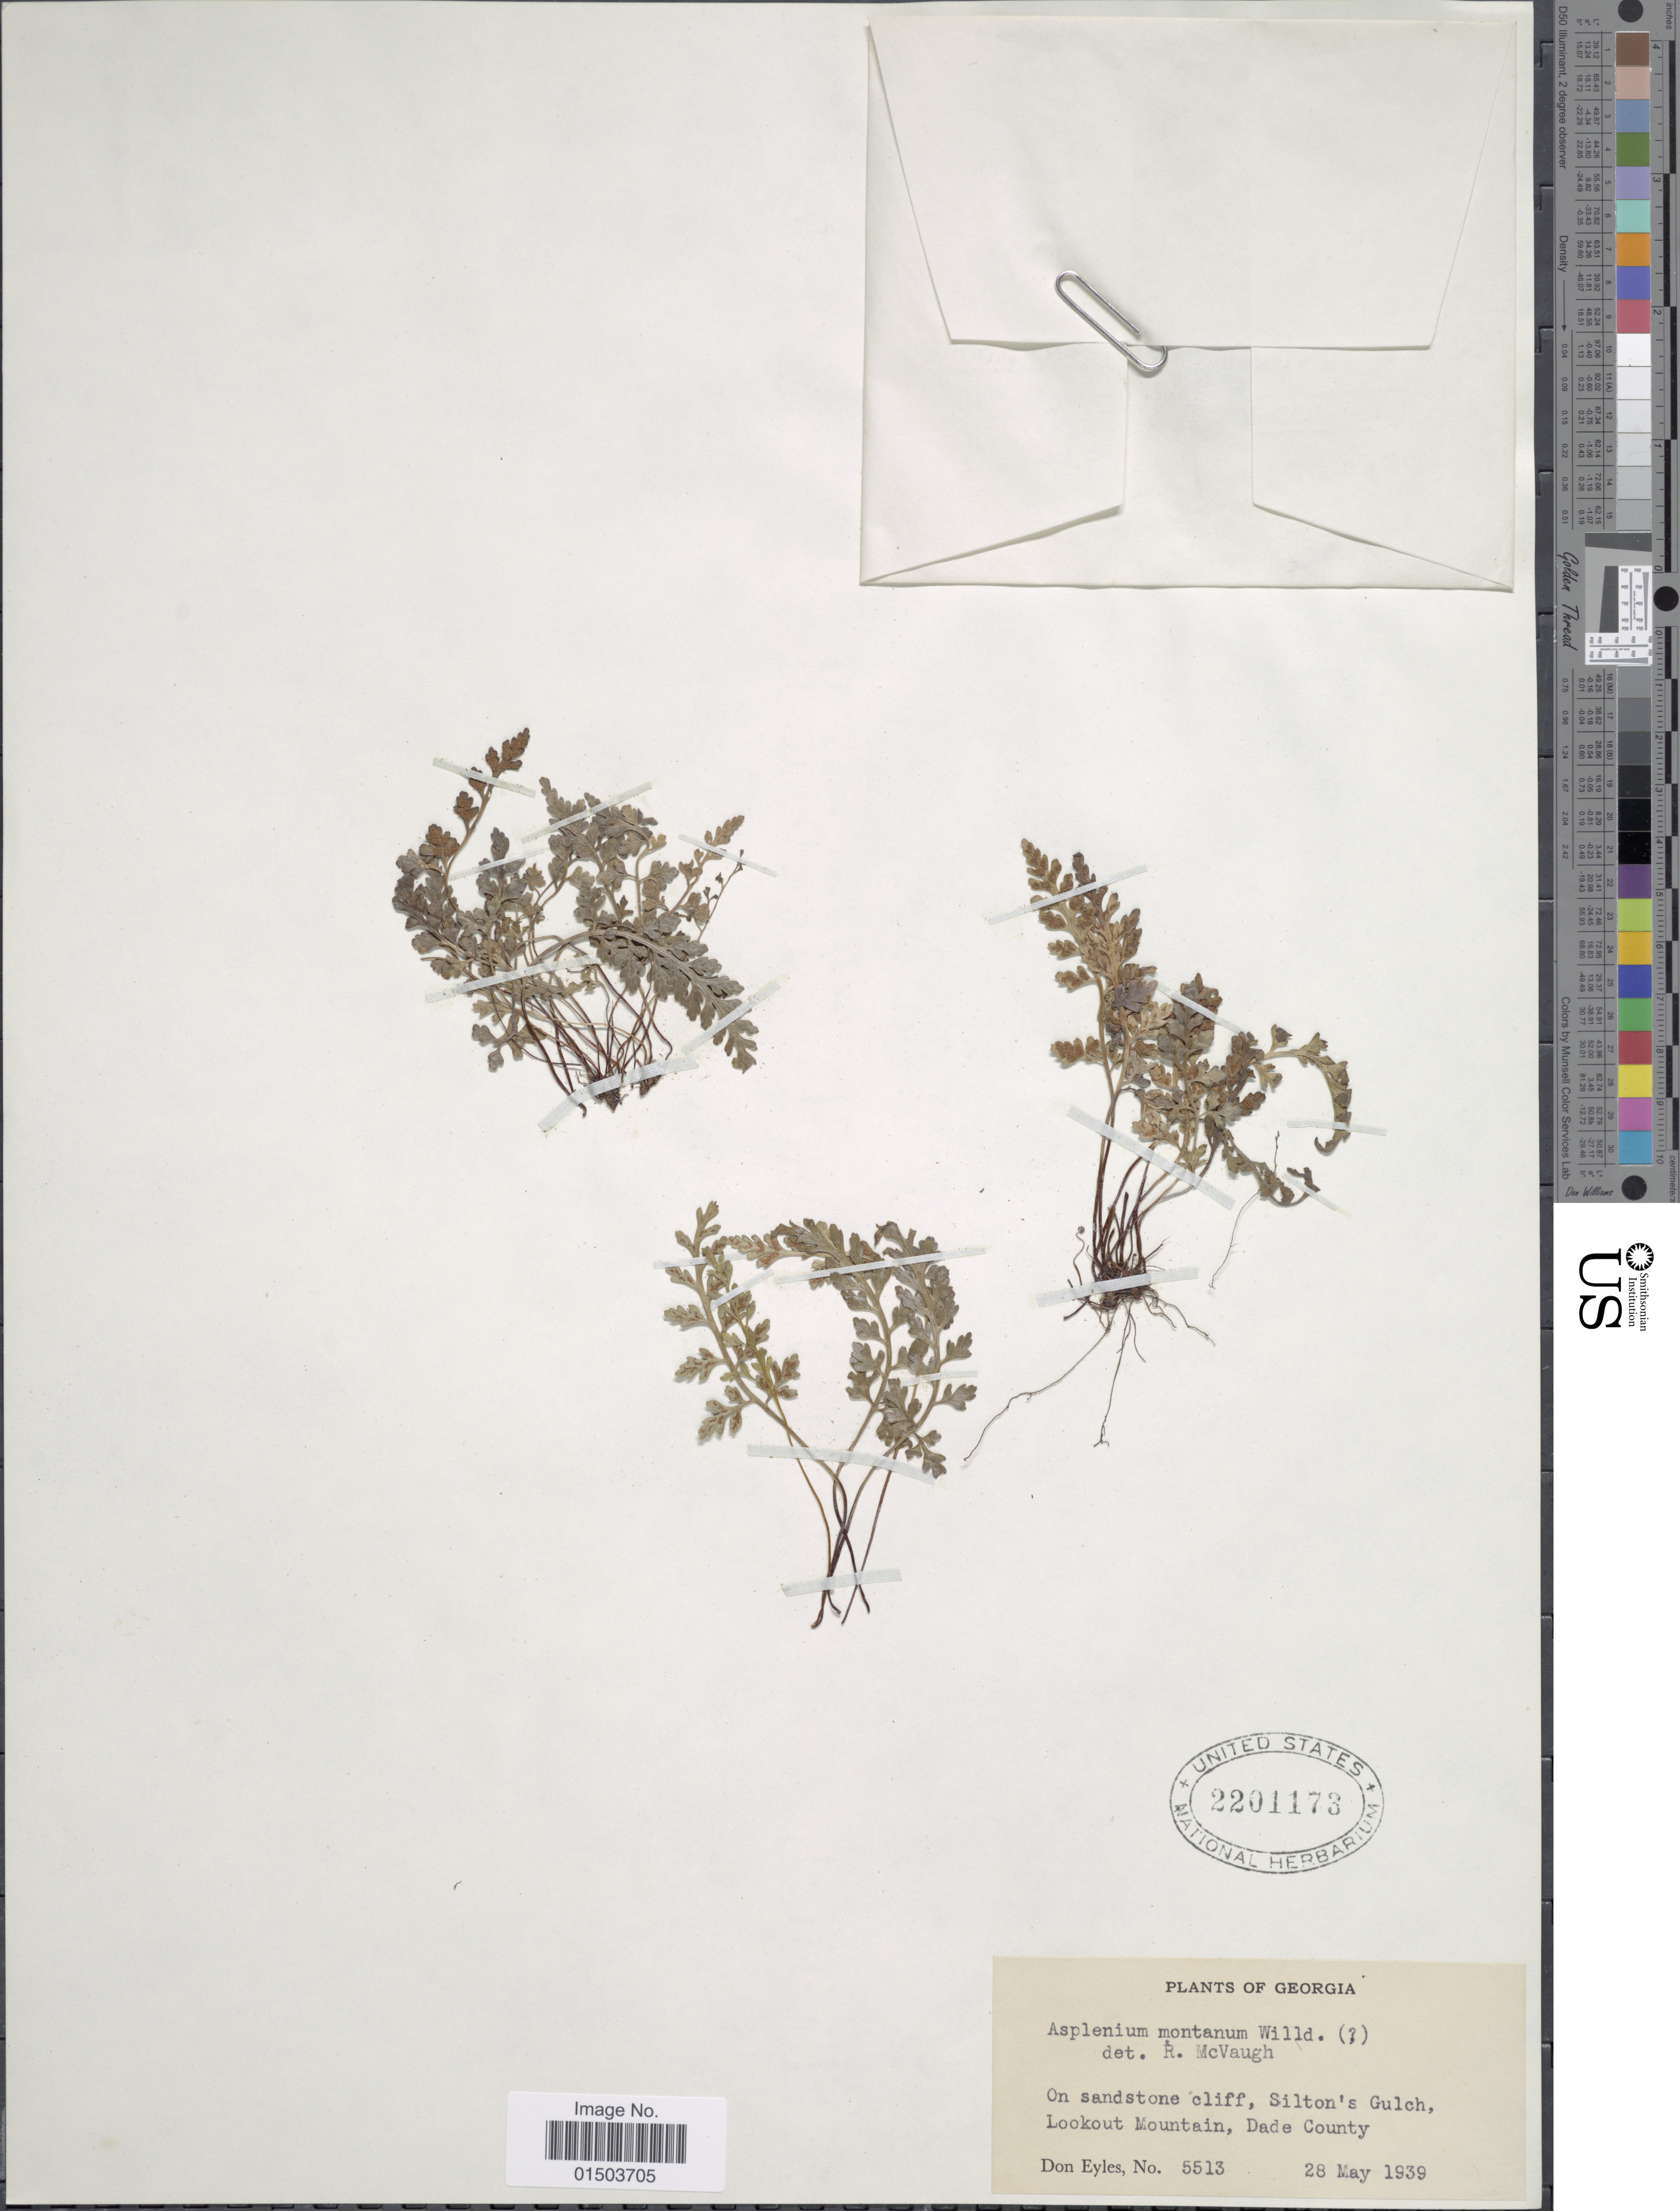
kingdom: Plantae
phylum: Tracheophyta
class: Polypodiopsida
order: Polypodiales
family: Aspleniaceae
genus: Asplenium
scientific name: Asplenium montanum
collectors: D. Eyles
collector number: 5513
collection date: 1939-05-28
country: United States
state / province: Georgia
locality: On sandstone cliff, Silton's Gulch, Lookout Mountain, Dade County.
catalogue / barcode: US 2201173